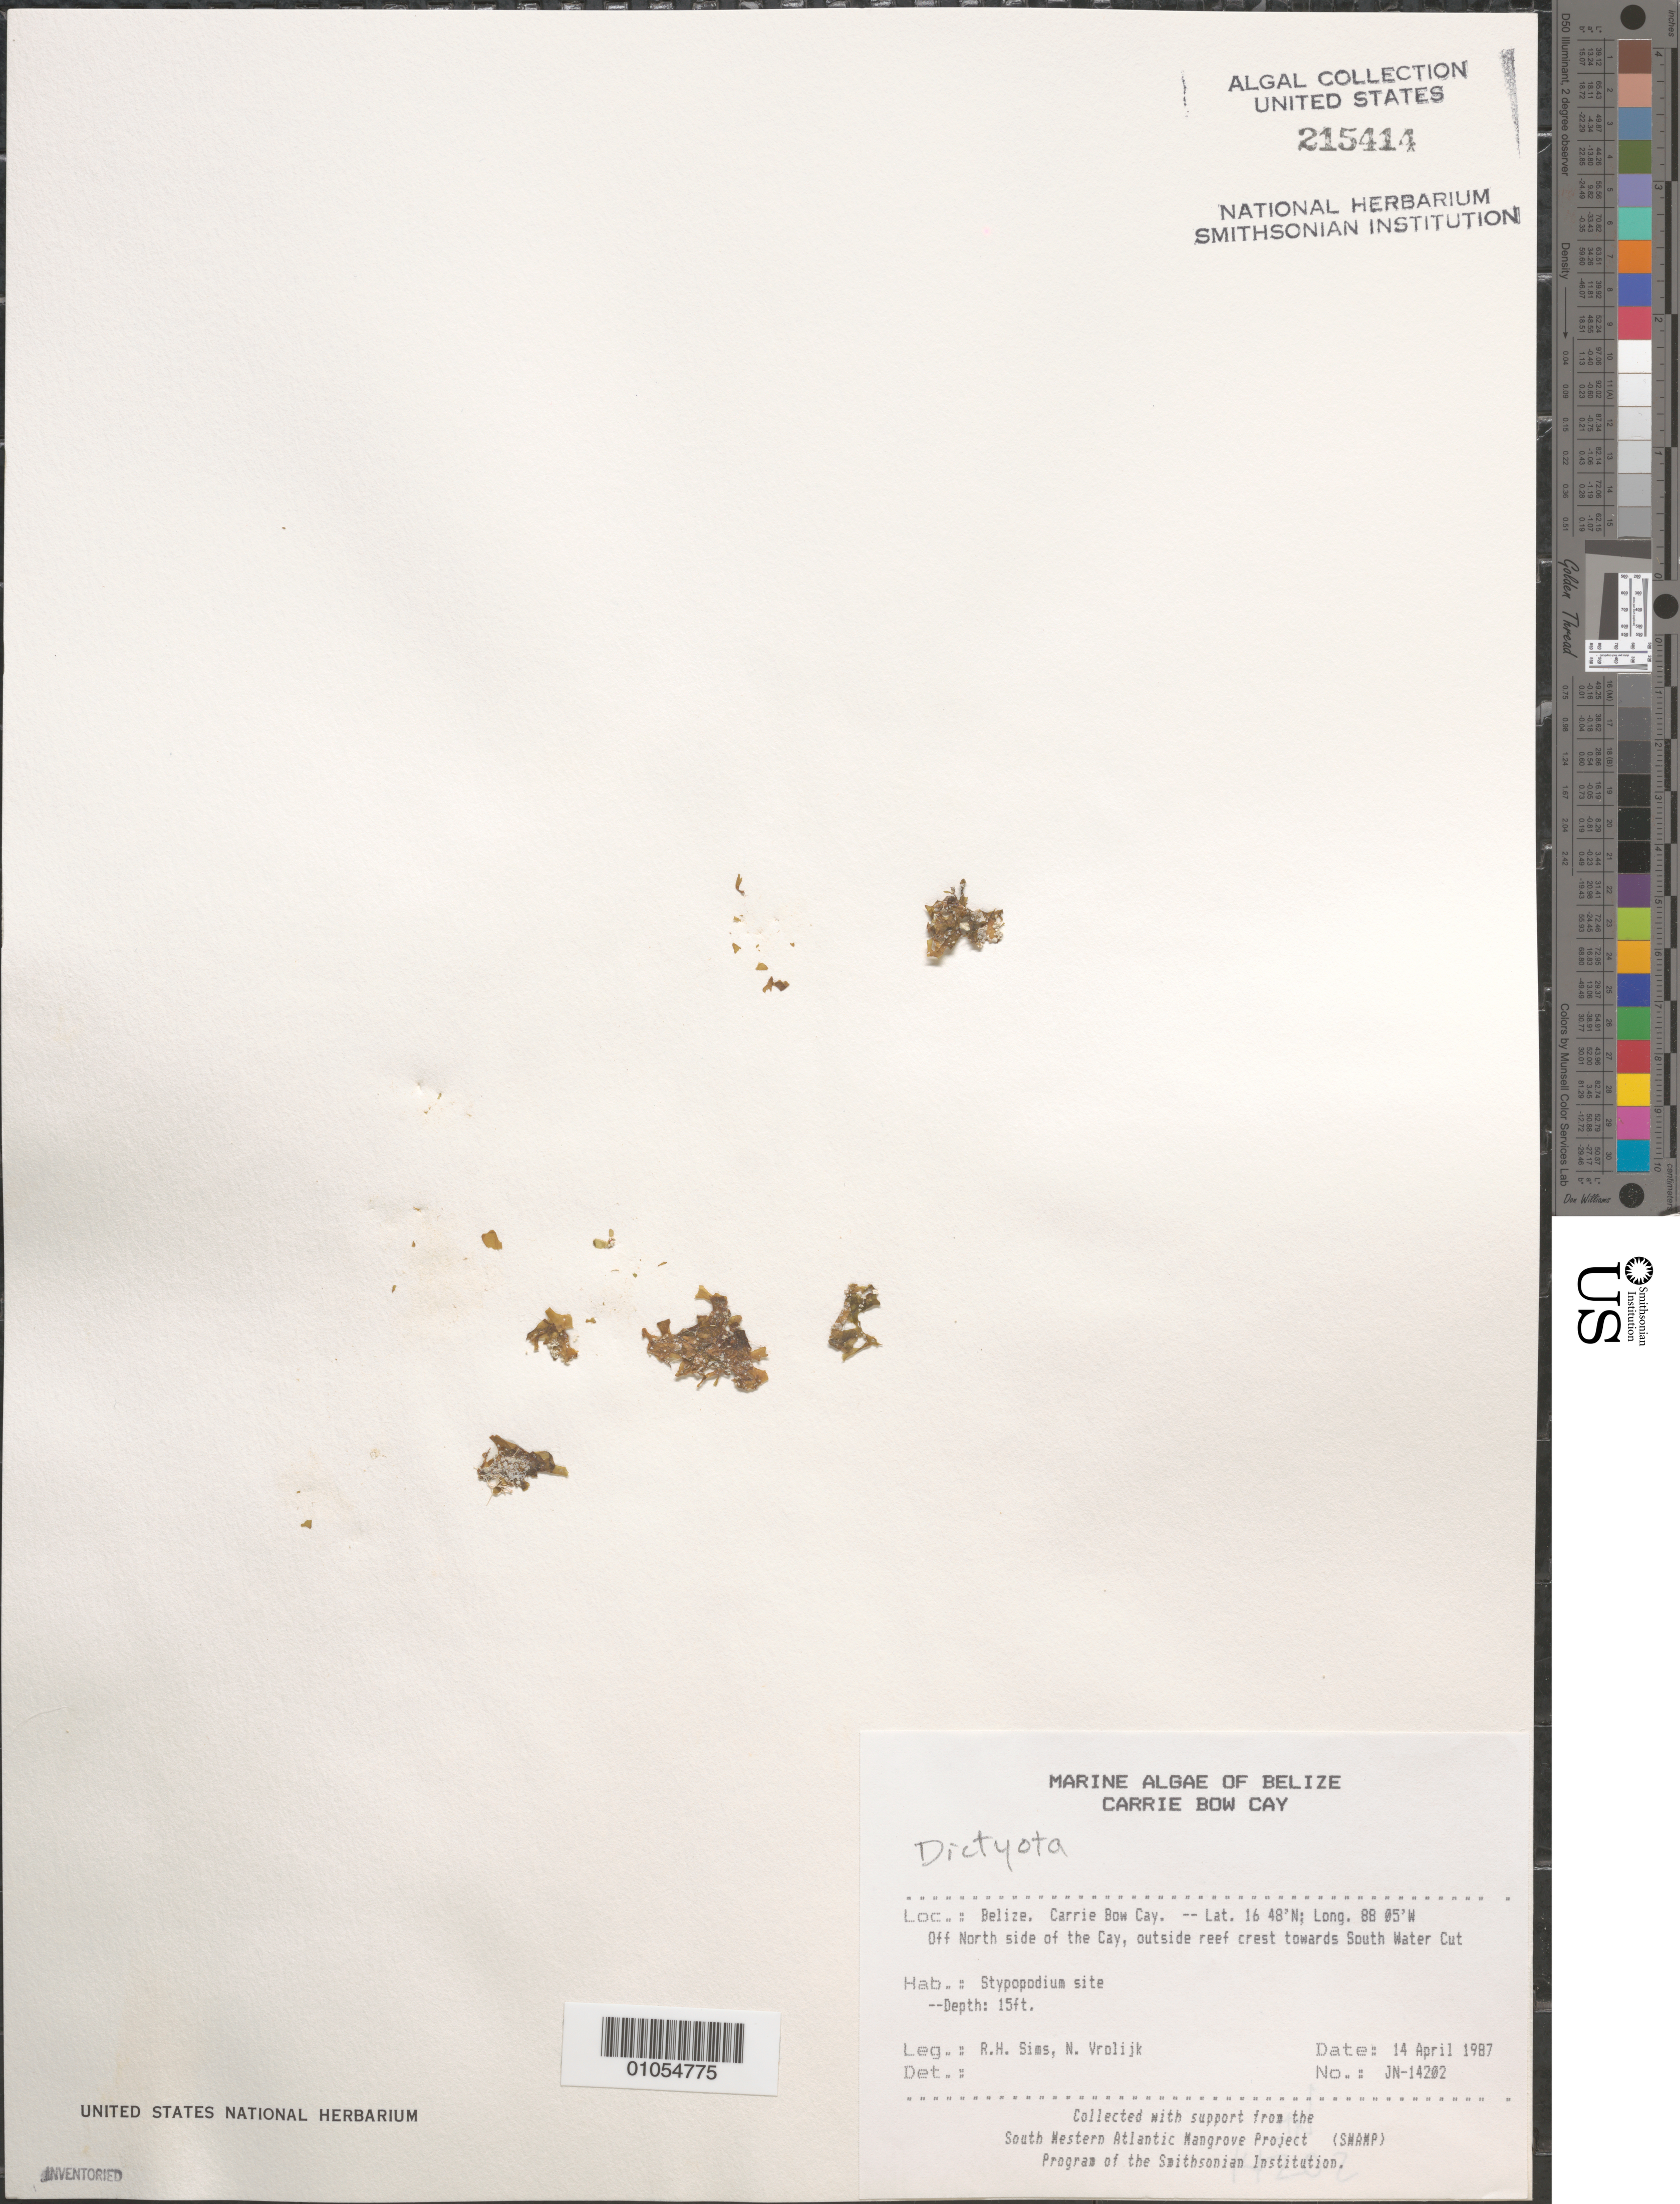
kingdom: Chromista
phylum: Ochrophyta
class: Phaeophyceae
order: Dictyotales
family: Dictyotaceae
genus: Dictyota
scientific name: Dictyota sp.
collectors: R. H. Sims & N. Vrolijk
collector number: JN-14202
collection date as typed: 14 Apr 1987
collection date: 1987-04-14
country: Belize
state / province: Stann Creek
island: Carrie Bow Cay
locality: Off north side of Carrie Bow Cay, outside reef crest towards South Water Cut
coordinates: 16 48'N, 88 05'W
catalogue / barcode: US 215414